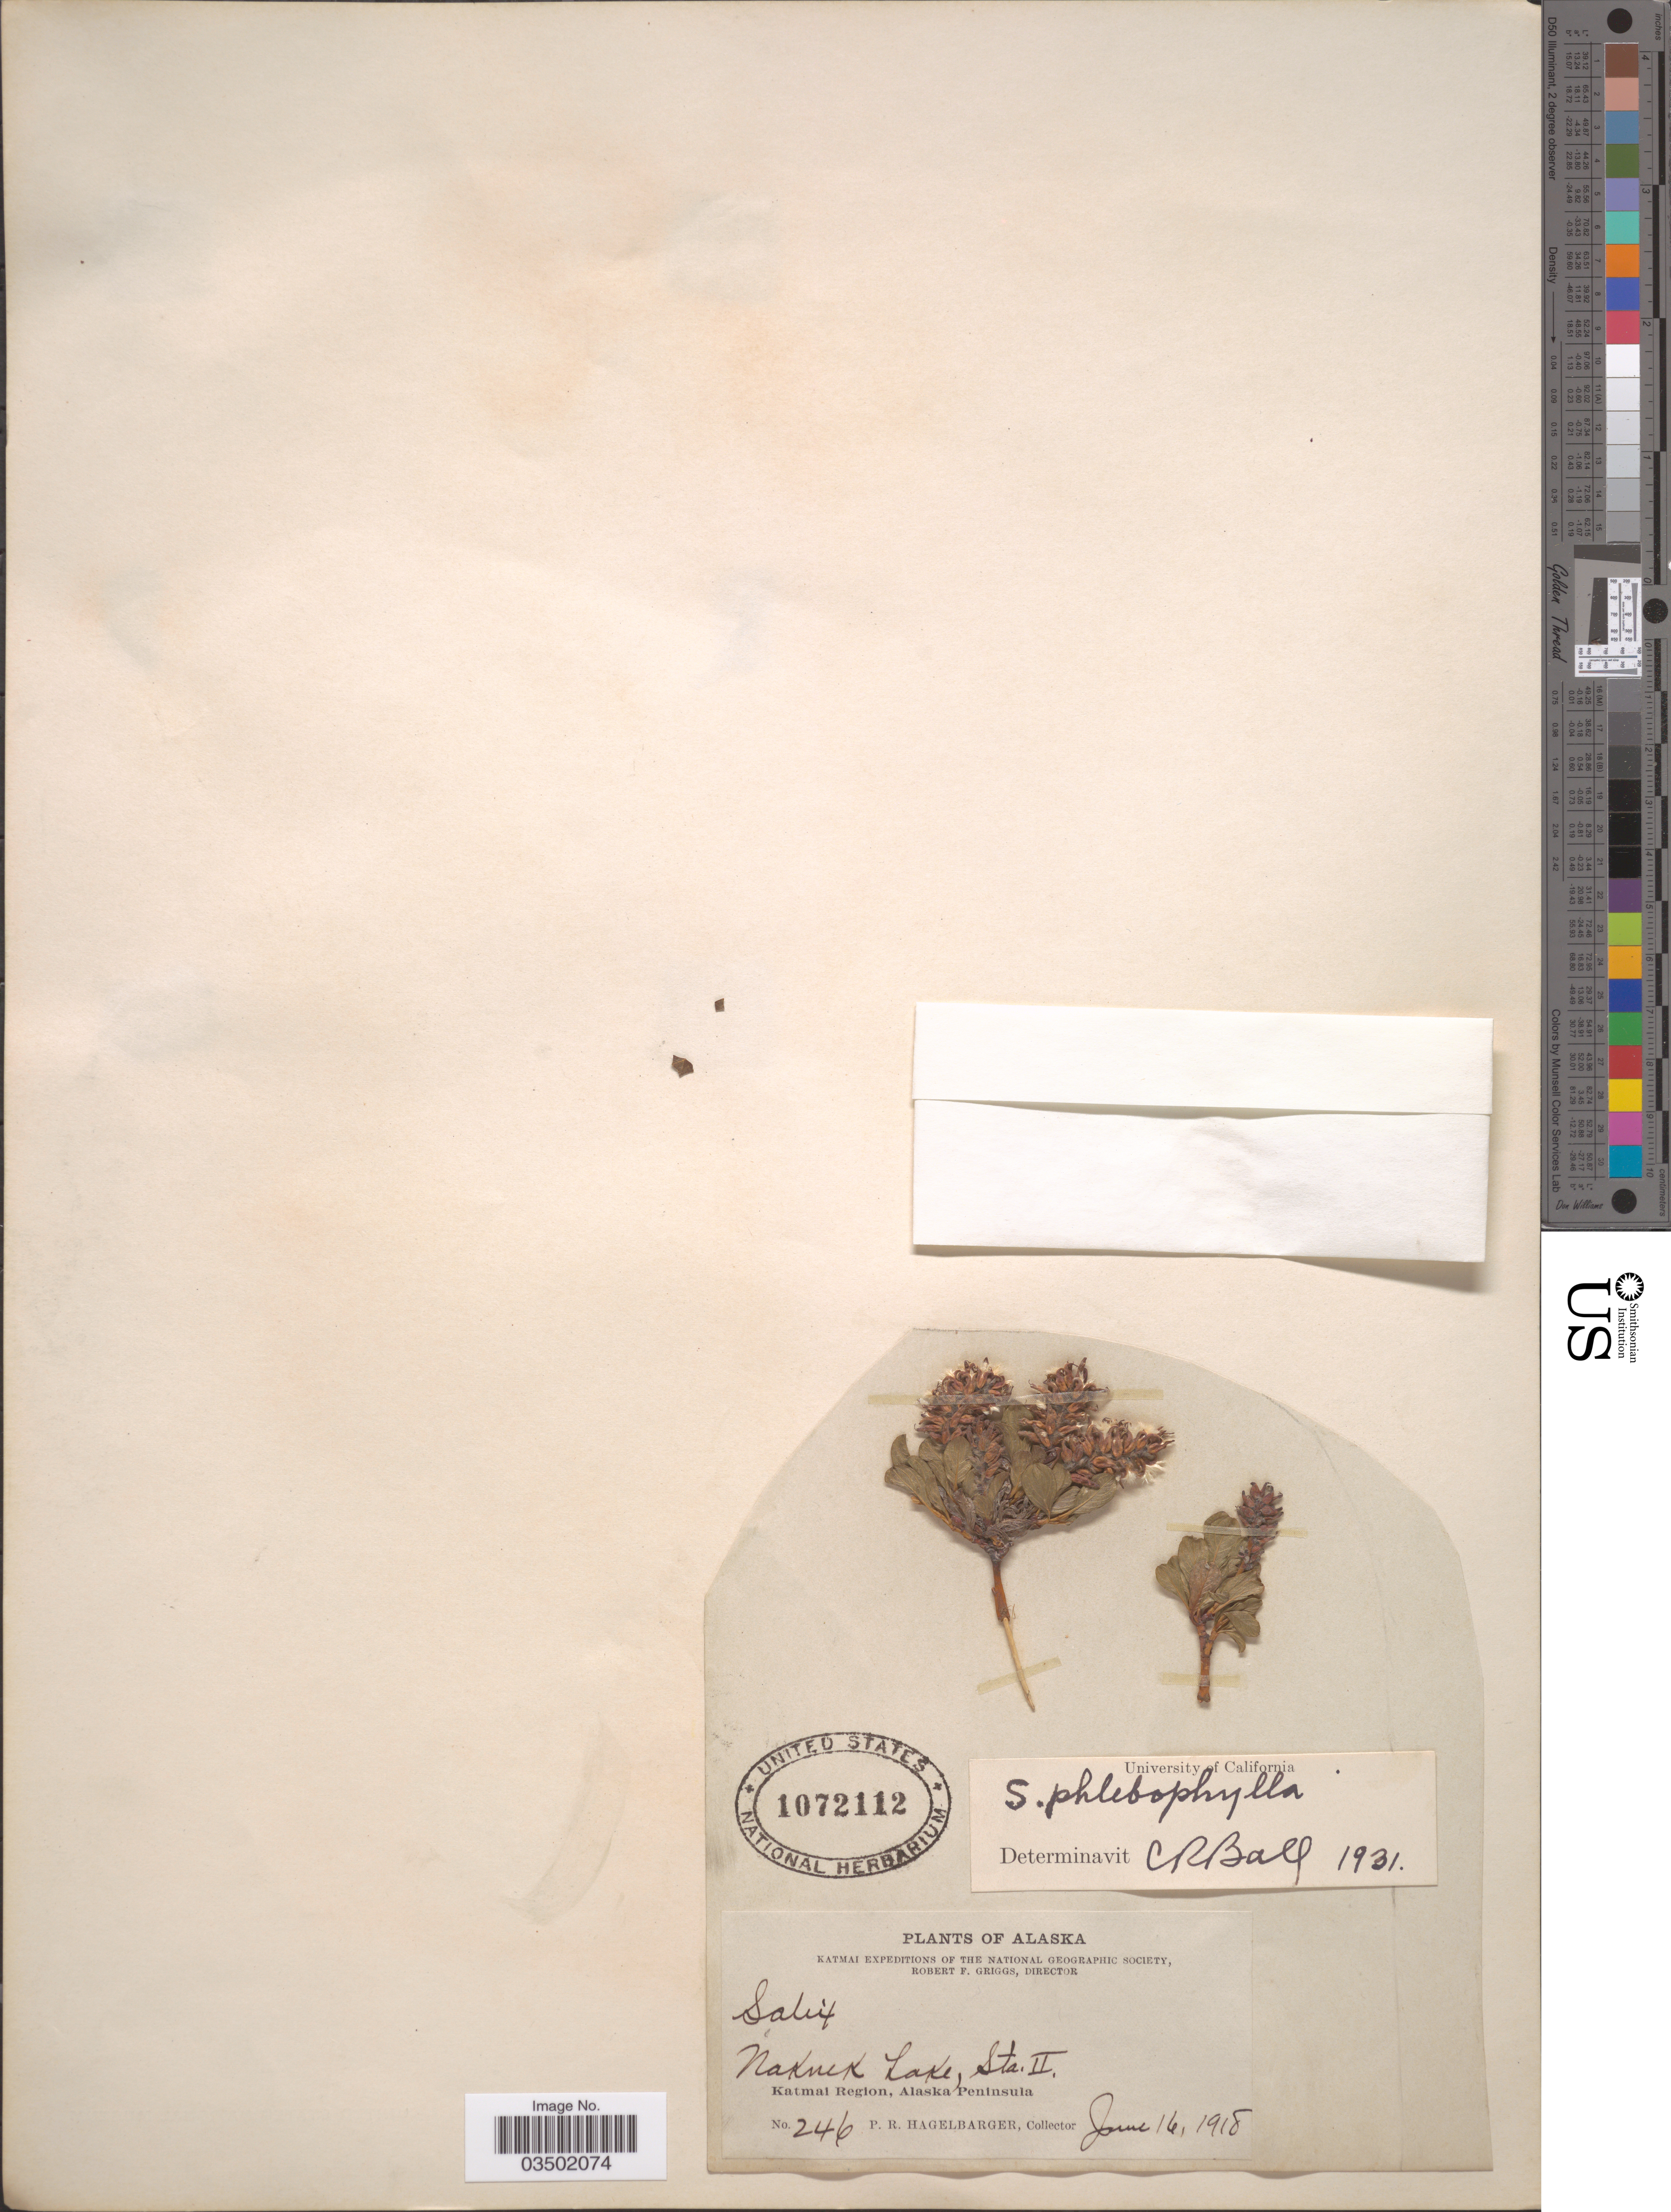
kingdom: Plantae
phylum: Tracheophyta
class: Magnoliopsida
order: Malpighiales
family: Salicaceae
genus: Salix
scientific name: Salix phlebophylla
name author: Andersson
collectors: P. Hagelbarger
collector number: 246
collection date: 1918-06-16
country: United States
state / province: Alaska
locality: Naknek lake, Sta. II. katmai Region, Alaska Peninsula.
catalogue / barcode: US 1072112